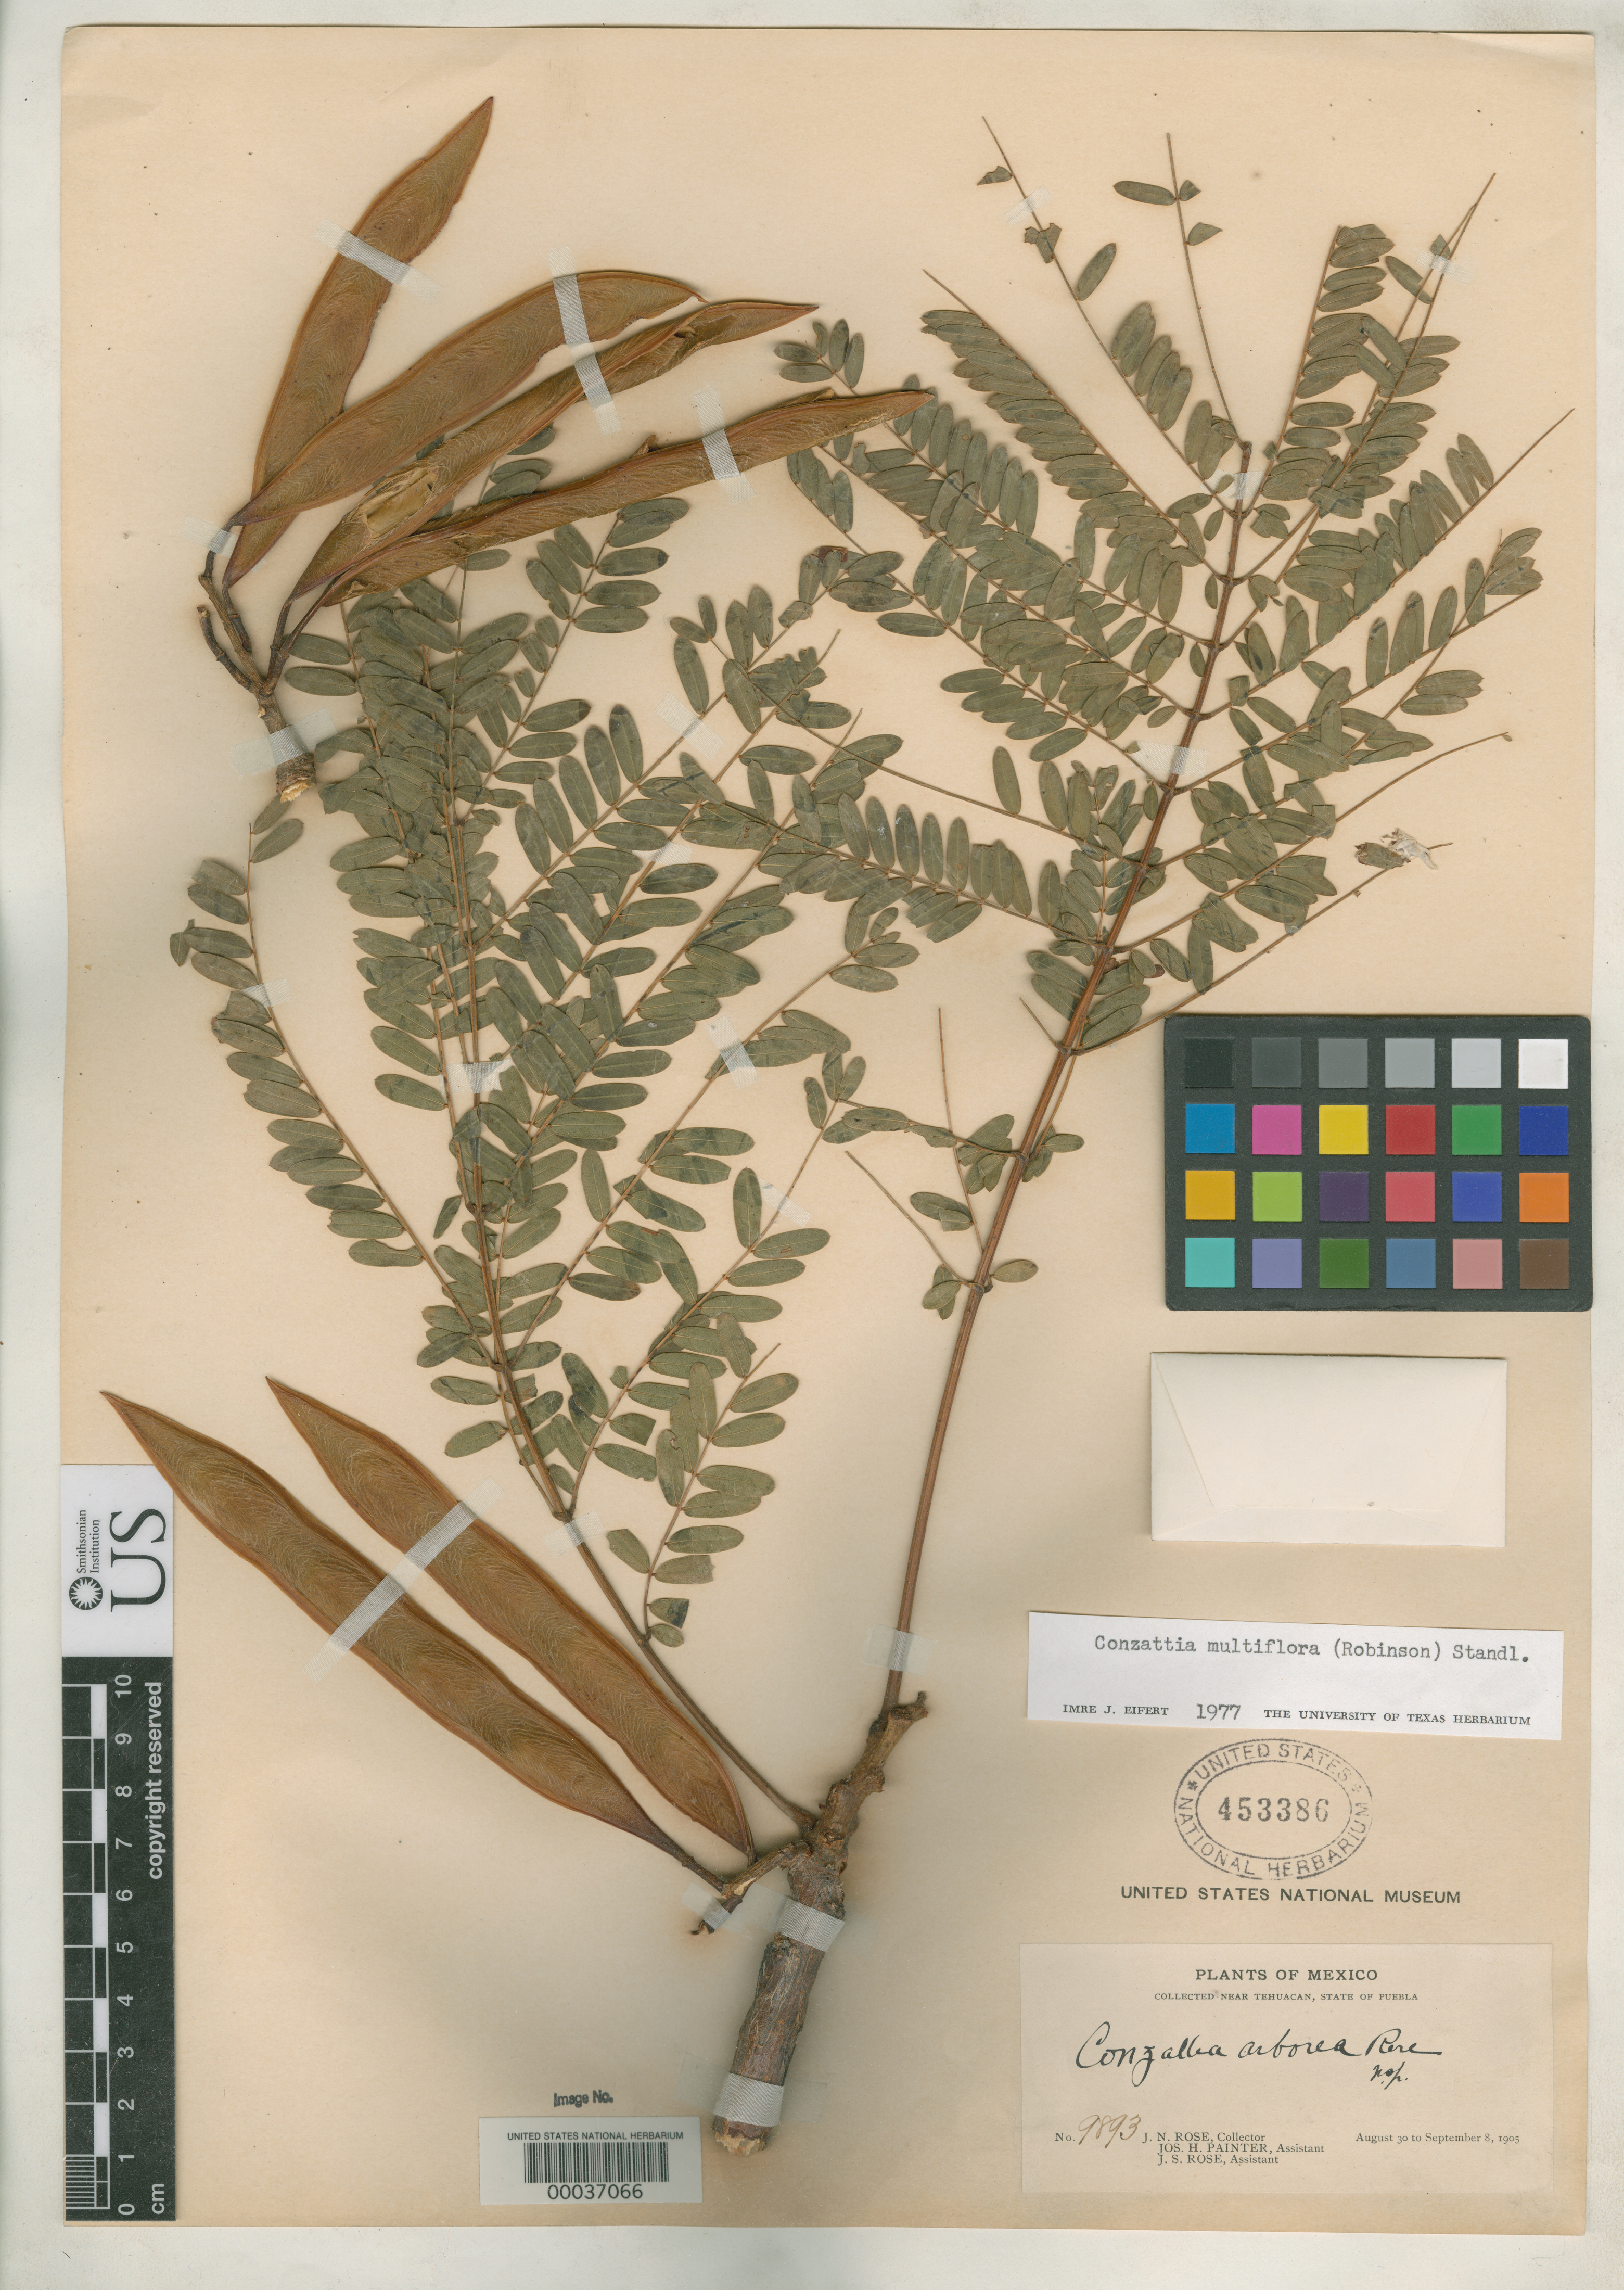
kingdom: Plantae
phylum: Tracheophyta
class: Magnoliopsida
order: Fabales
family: Fabaceae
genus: Conzattia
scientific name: Conzattia arborea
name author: Rose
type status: Holotype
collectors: J. N. Rose & J. H. Painter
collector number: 9893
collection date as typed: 30 Aug 1905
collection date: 1905-08-30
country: Mexico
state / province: Puebla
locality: Near Tehuacau.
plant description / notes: Protologue cites collection date as 31 Aug. 1905 but label on holotype (USNH 453386) gives date as August 30 to Sept. 8 [?], 1905 and isotype (USNH 1405891) gives date as Aug. 30, 1905.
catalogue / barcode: US 453386